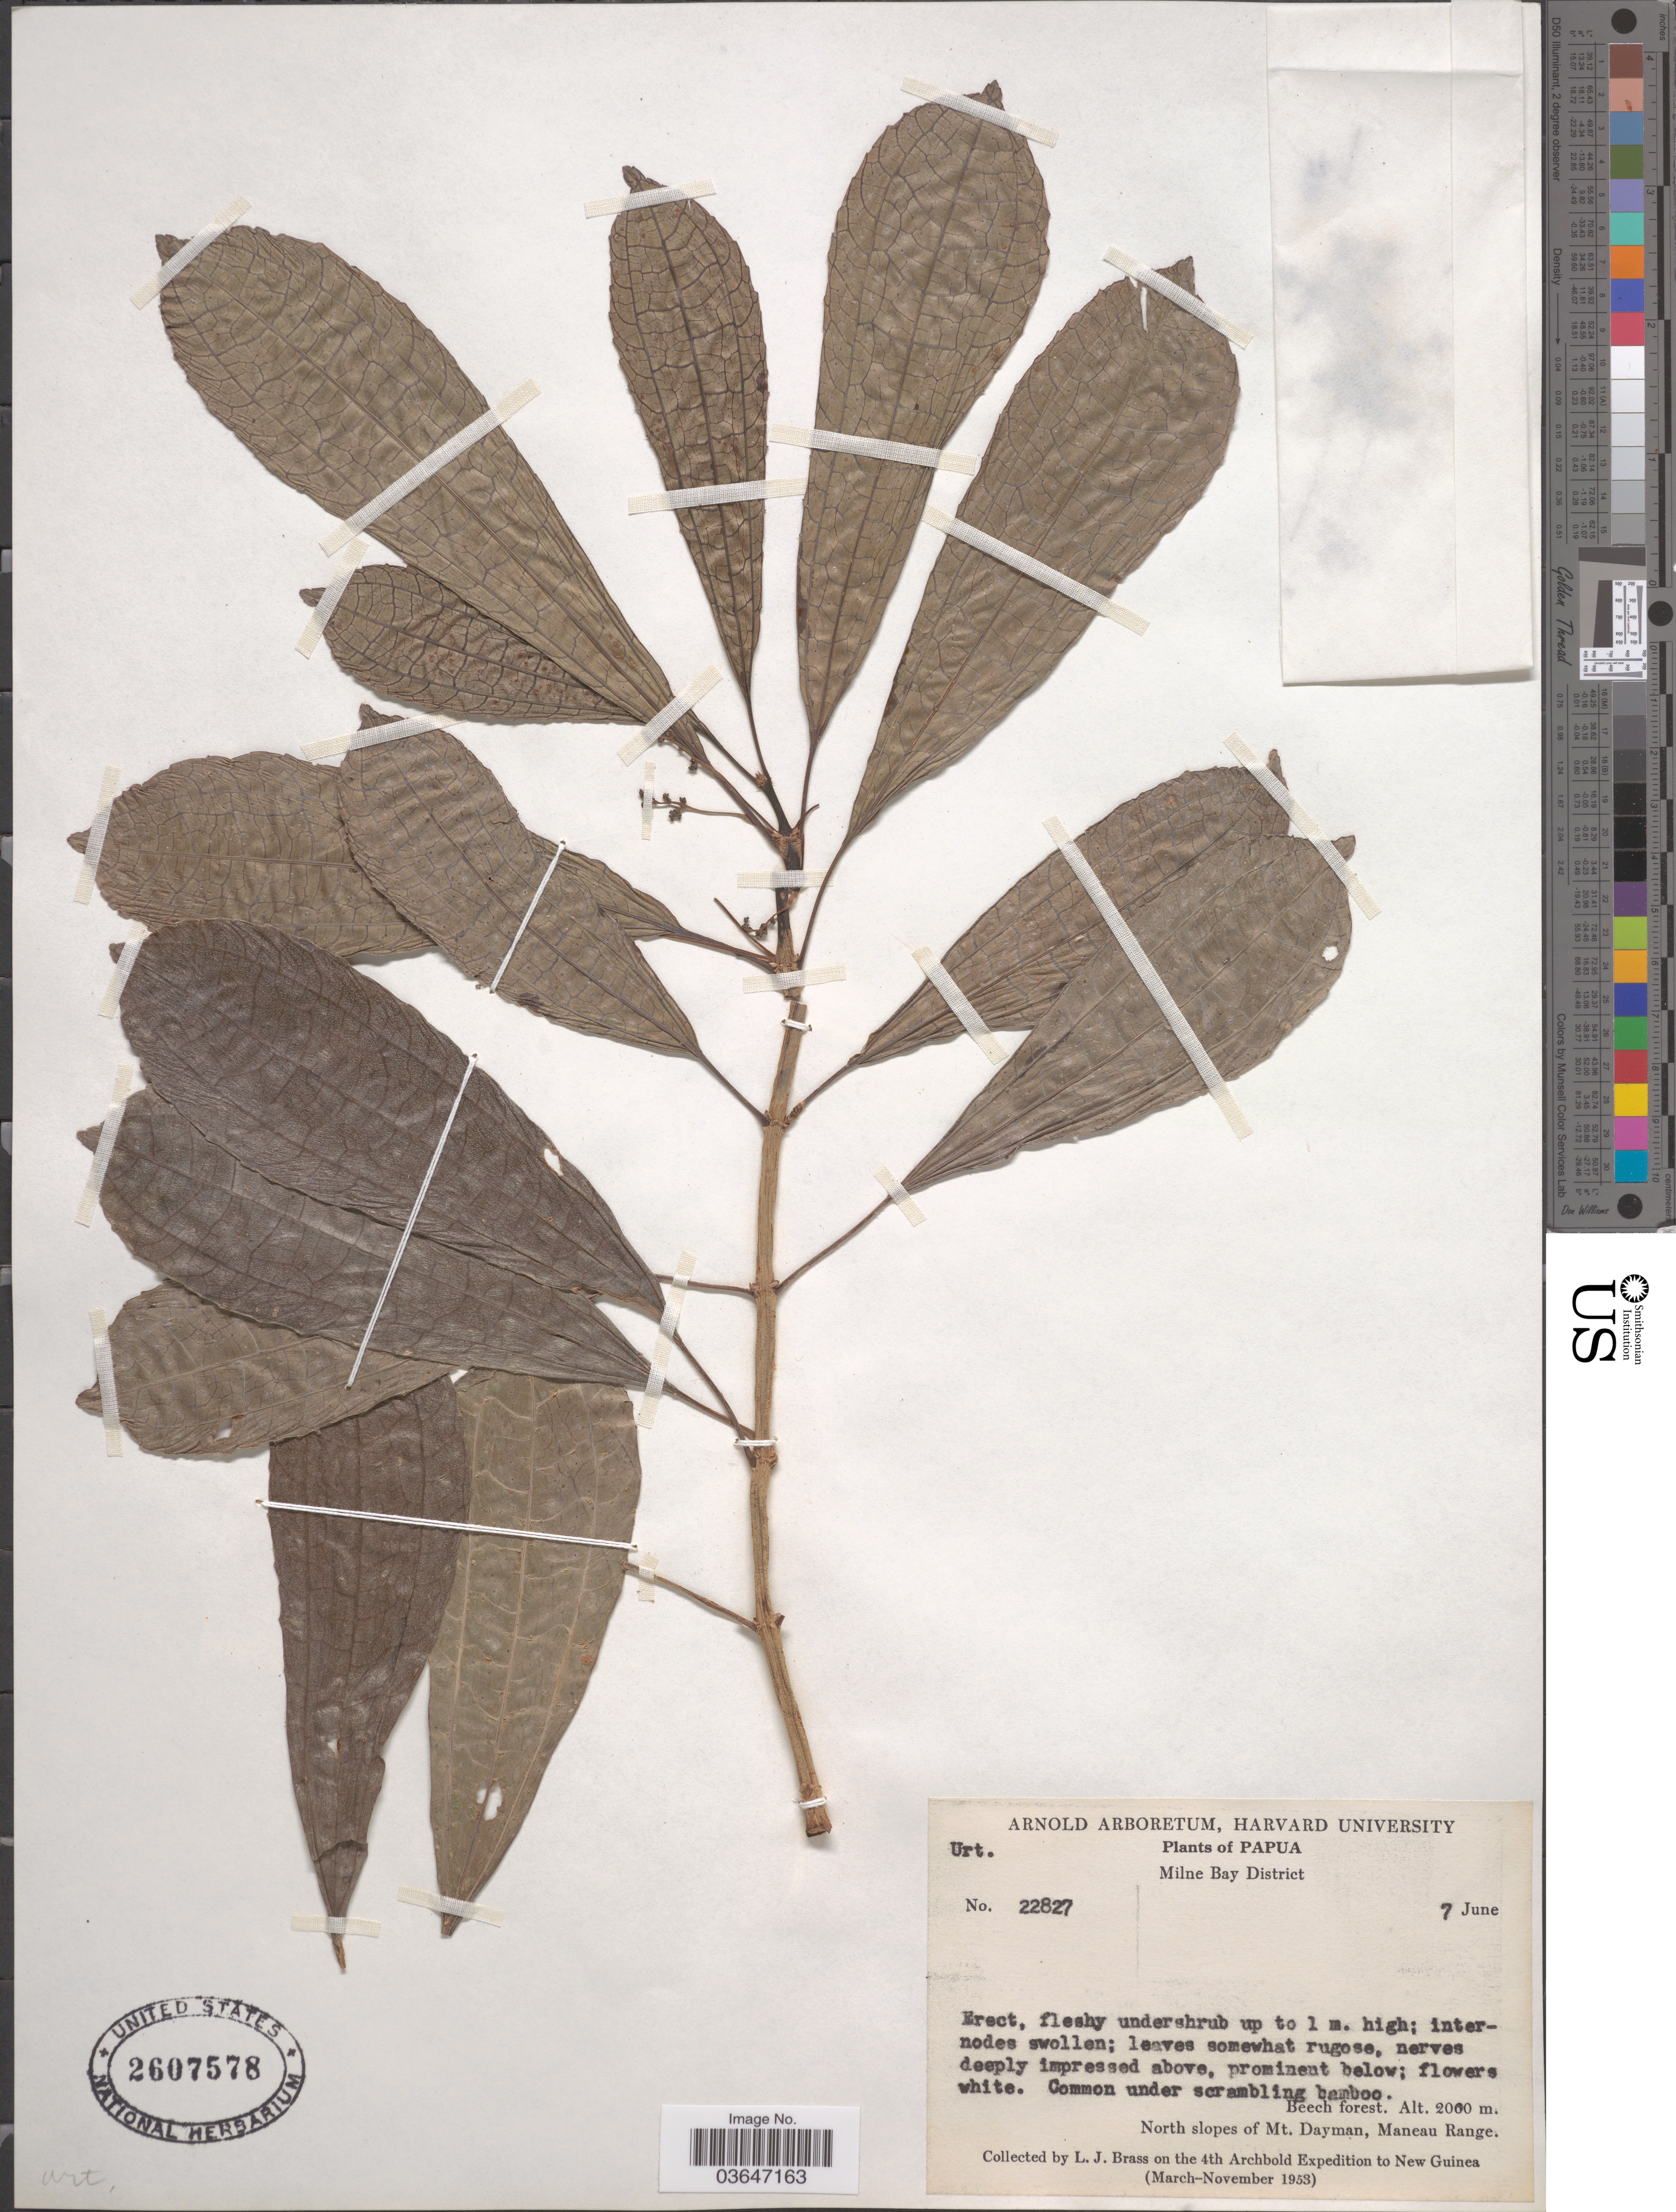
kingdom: Plantae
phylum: Tracheophyta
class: Magnoliopsida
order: Proteales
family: Proteaceae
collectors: L. J. Brass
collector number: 22827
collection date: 1953-06-07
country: Papua New Guinea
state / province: Milne Bay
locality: Papua. Milne Bay District. North slopes of Mt. Dayman, Maneau Range. New Guinea.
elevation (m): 2000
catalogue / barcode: US 2607578